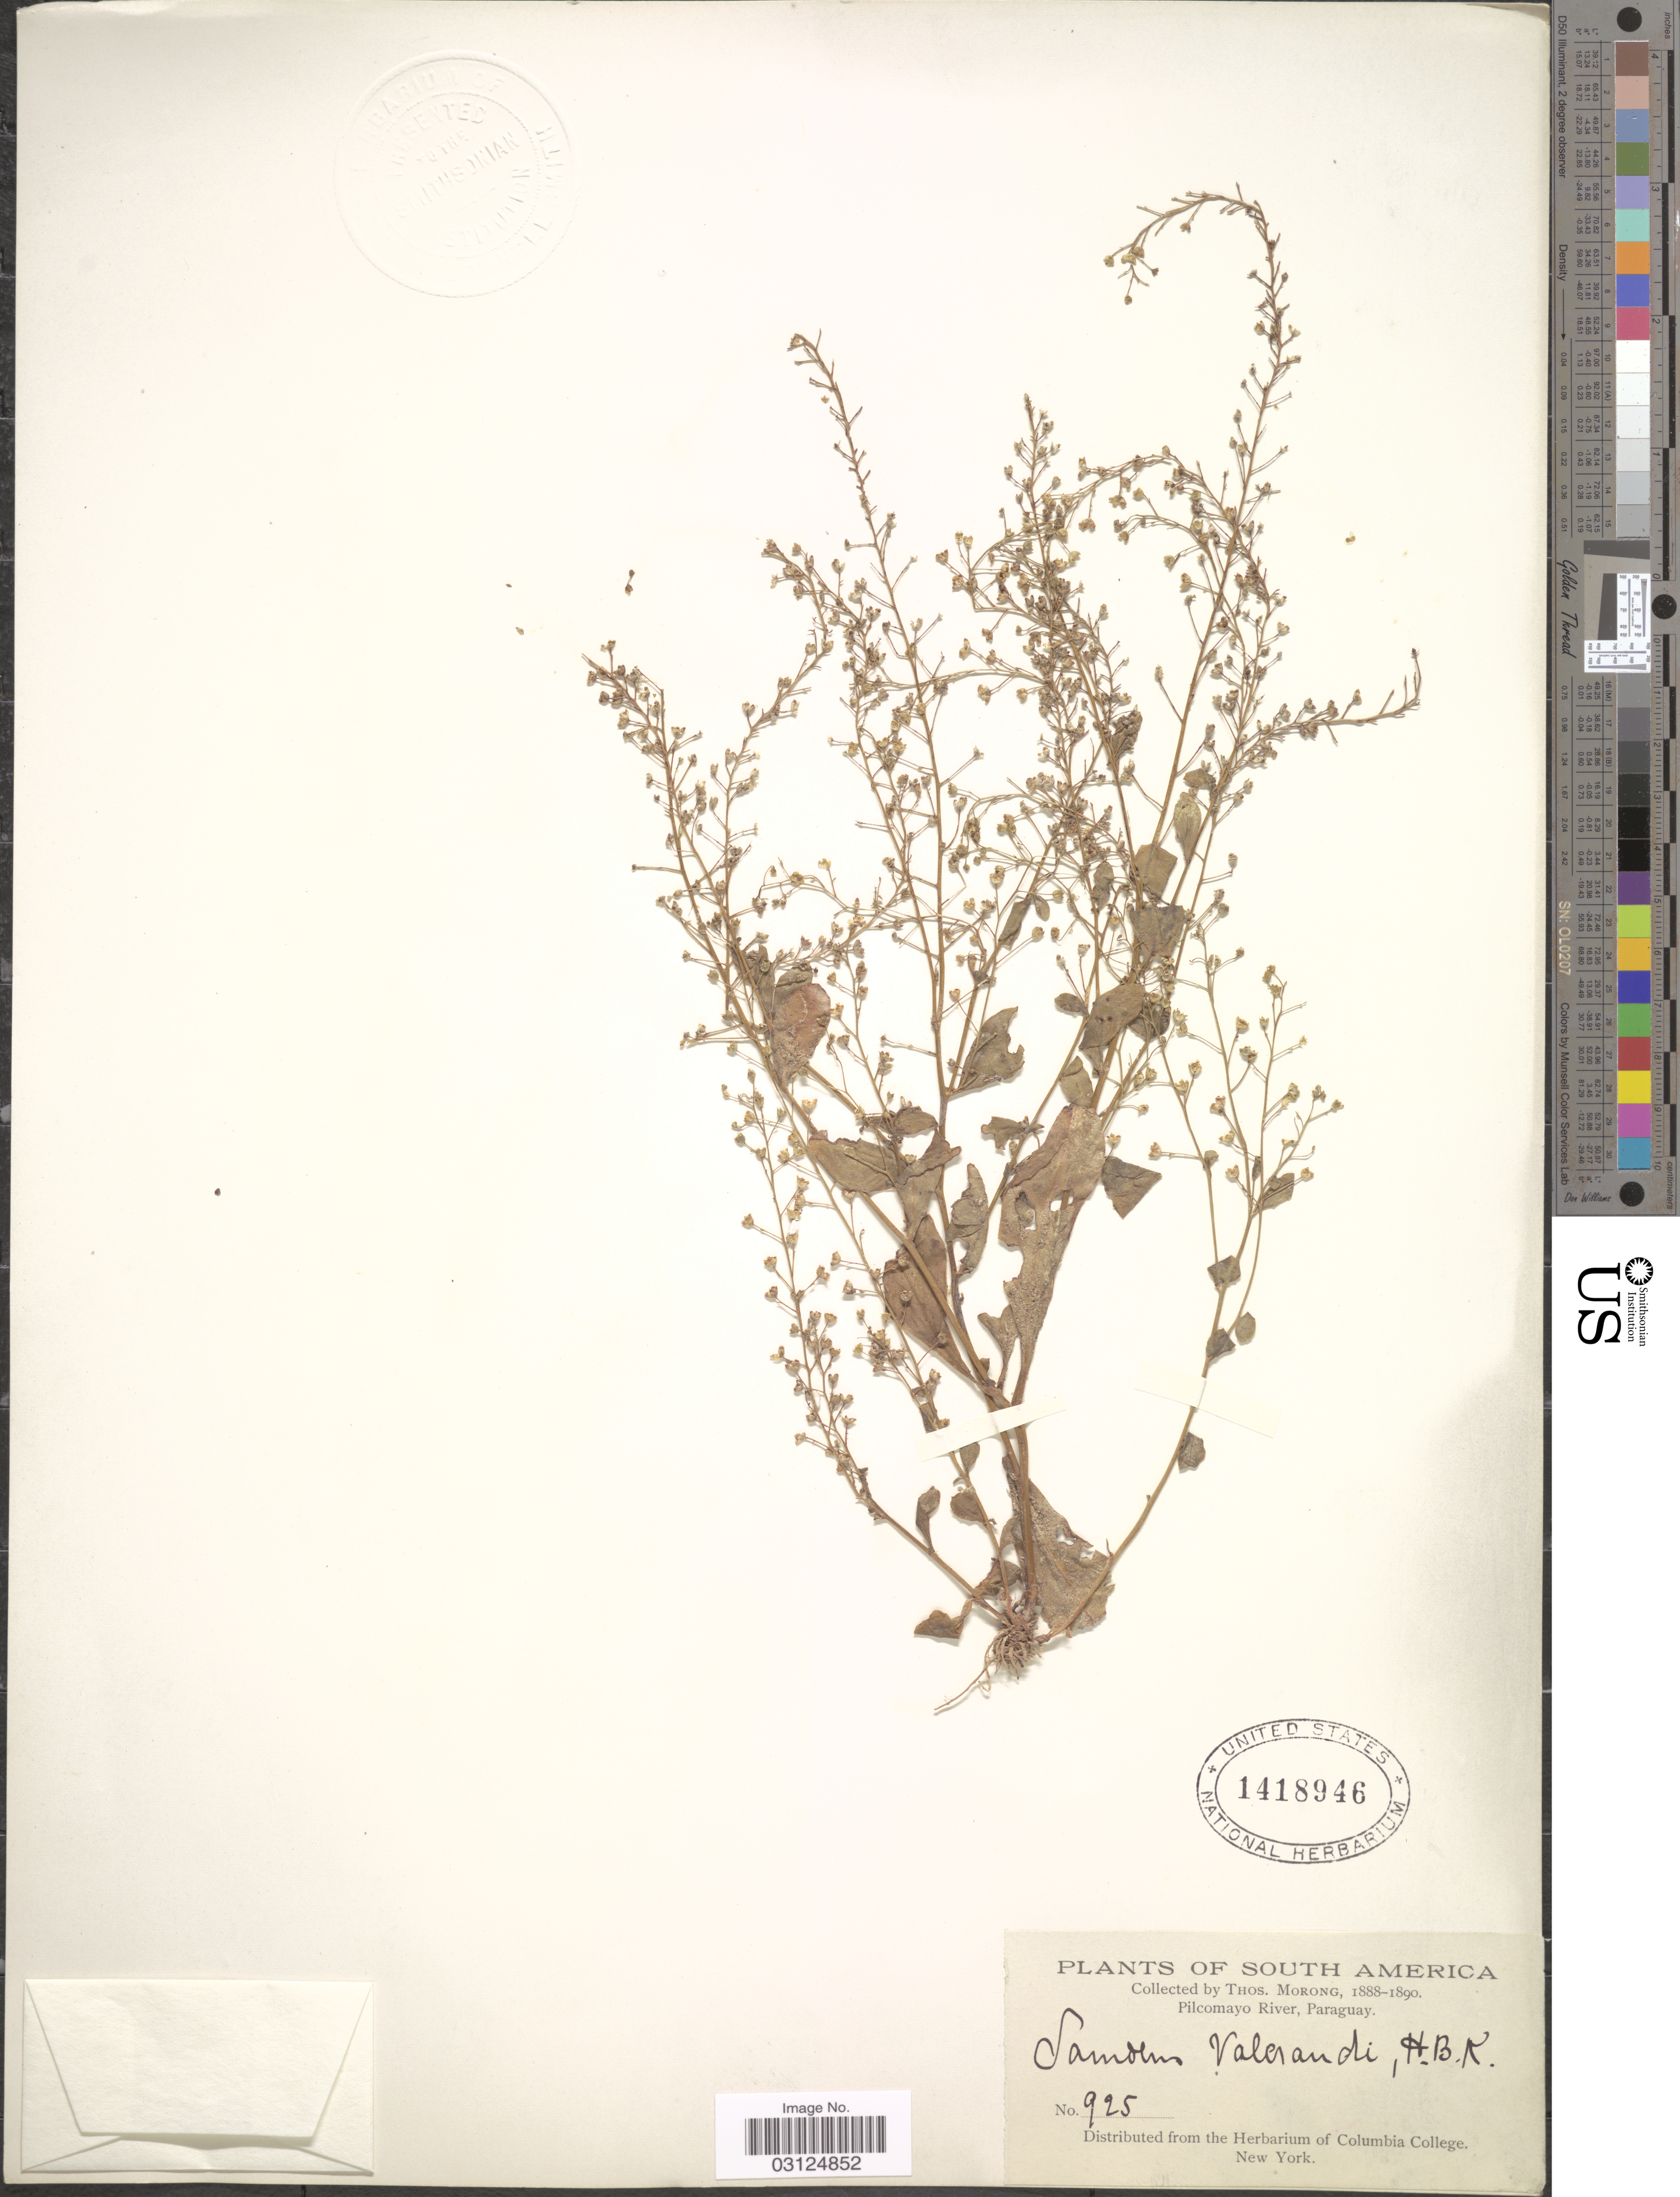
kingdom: Plantae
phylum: Tracheophyta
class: Magnoliopsida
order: Ericales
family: Primulaceae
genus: Samolus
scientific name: Samolus valerandi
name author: L.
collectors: ex herb. T. Morong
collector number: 925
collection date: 1888/1890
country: Paraguay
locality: Pilcomayo River.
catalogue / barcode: US 1418946